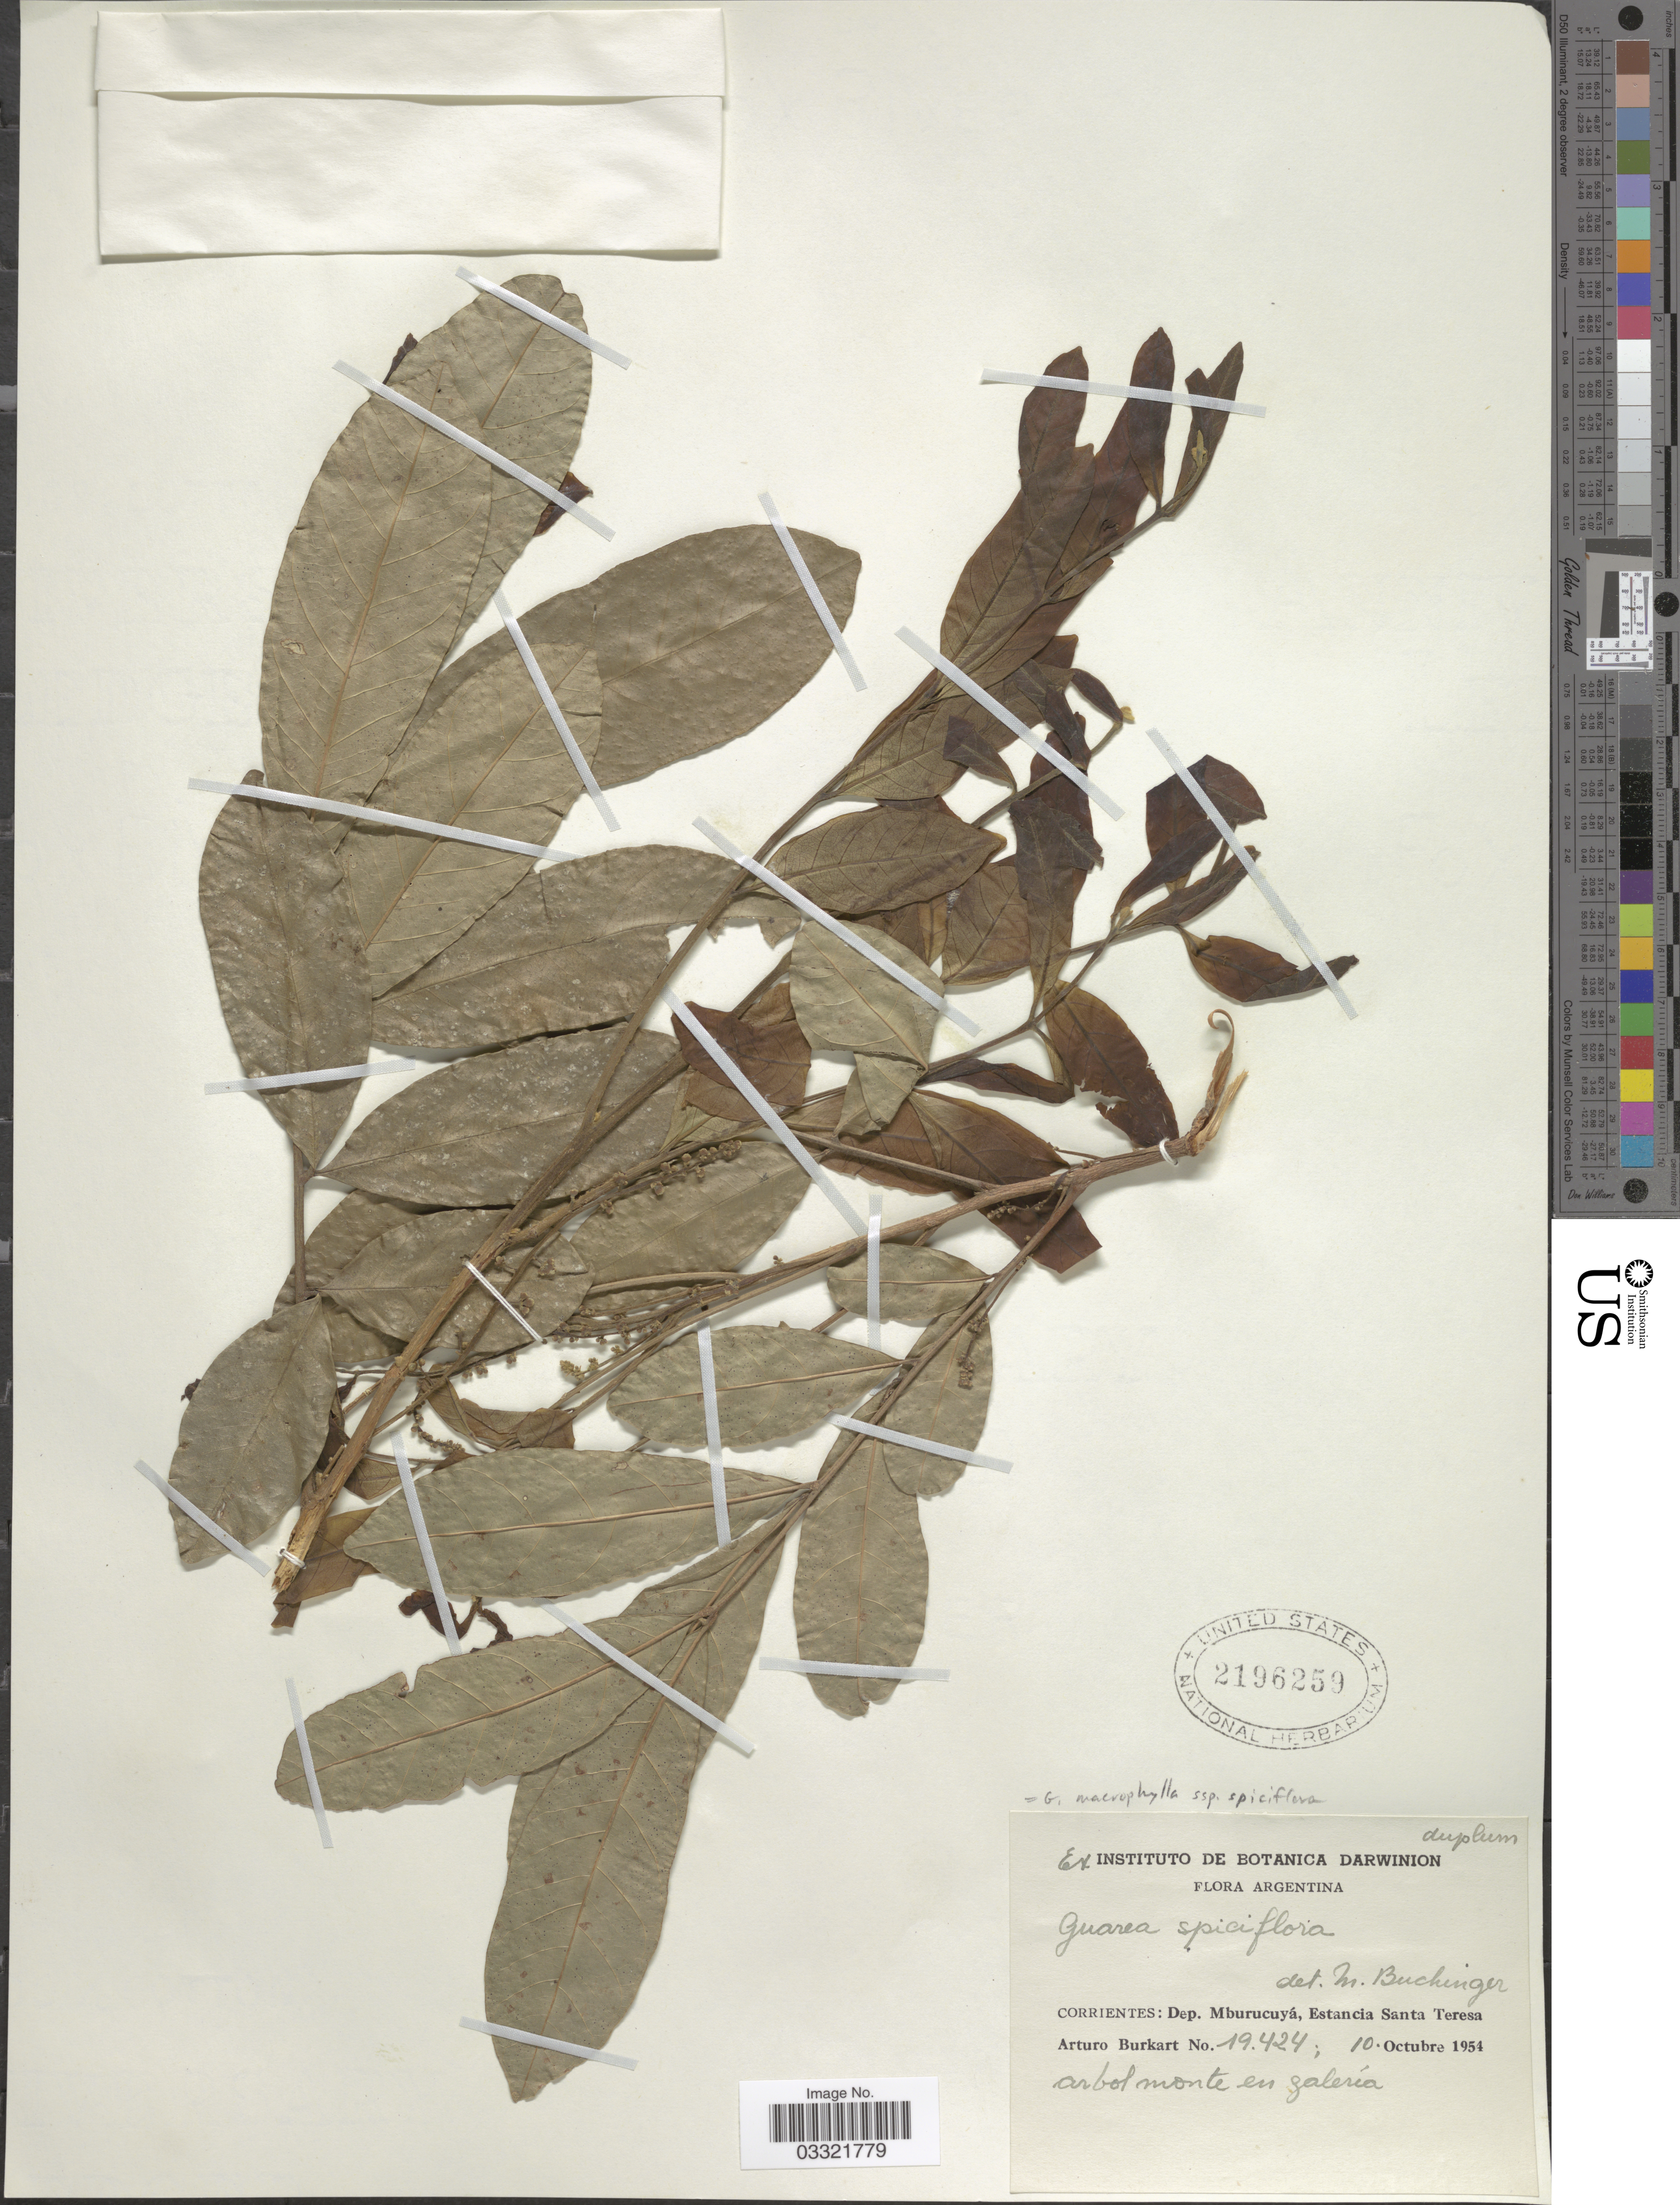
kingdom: Plantae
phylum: Tracheophyta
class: Magnoliopsida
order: Sapindales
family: Meliaceae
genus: Guarea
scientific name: Guarea macrophylla subsp. spiciflora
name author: (A. Juss.) T.D. Penn.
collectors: A. E. Burkart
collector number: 19424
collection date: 1954-10-10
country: Argentina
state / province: Corrientes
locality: Dep. Mburucuyá, Estancia Santa Teresa.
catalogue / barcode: US 2196259